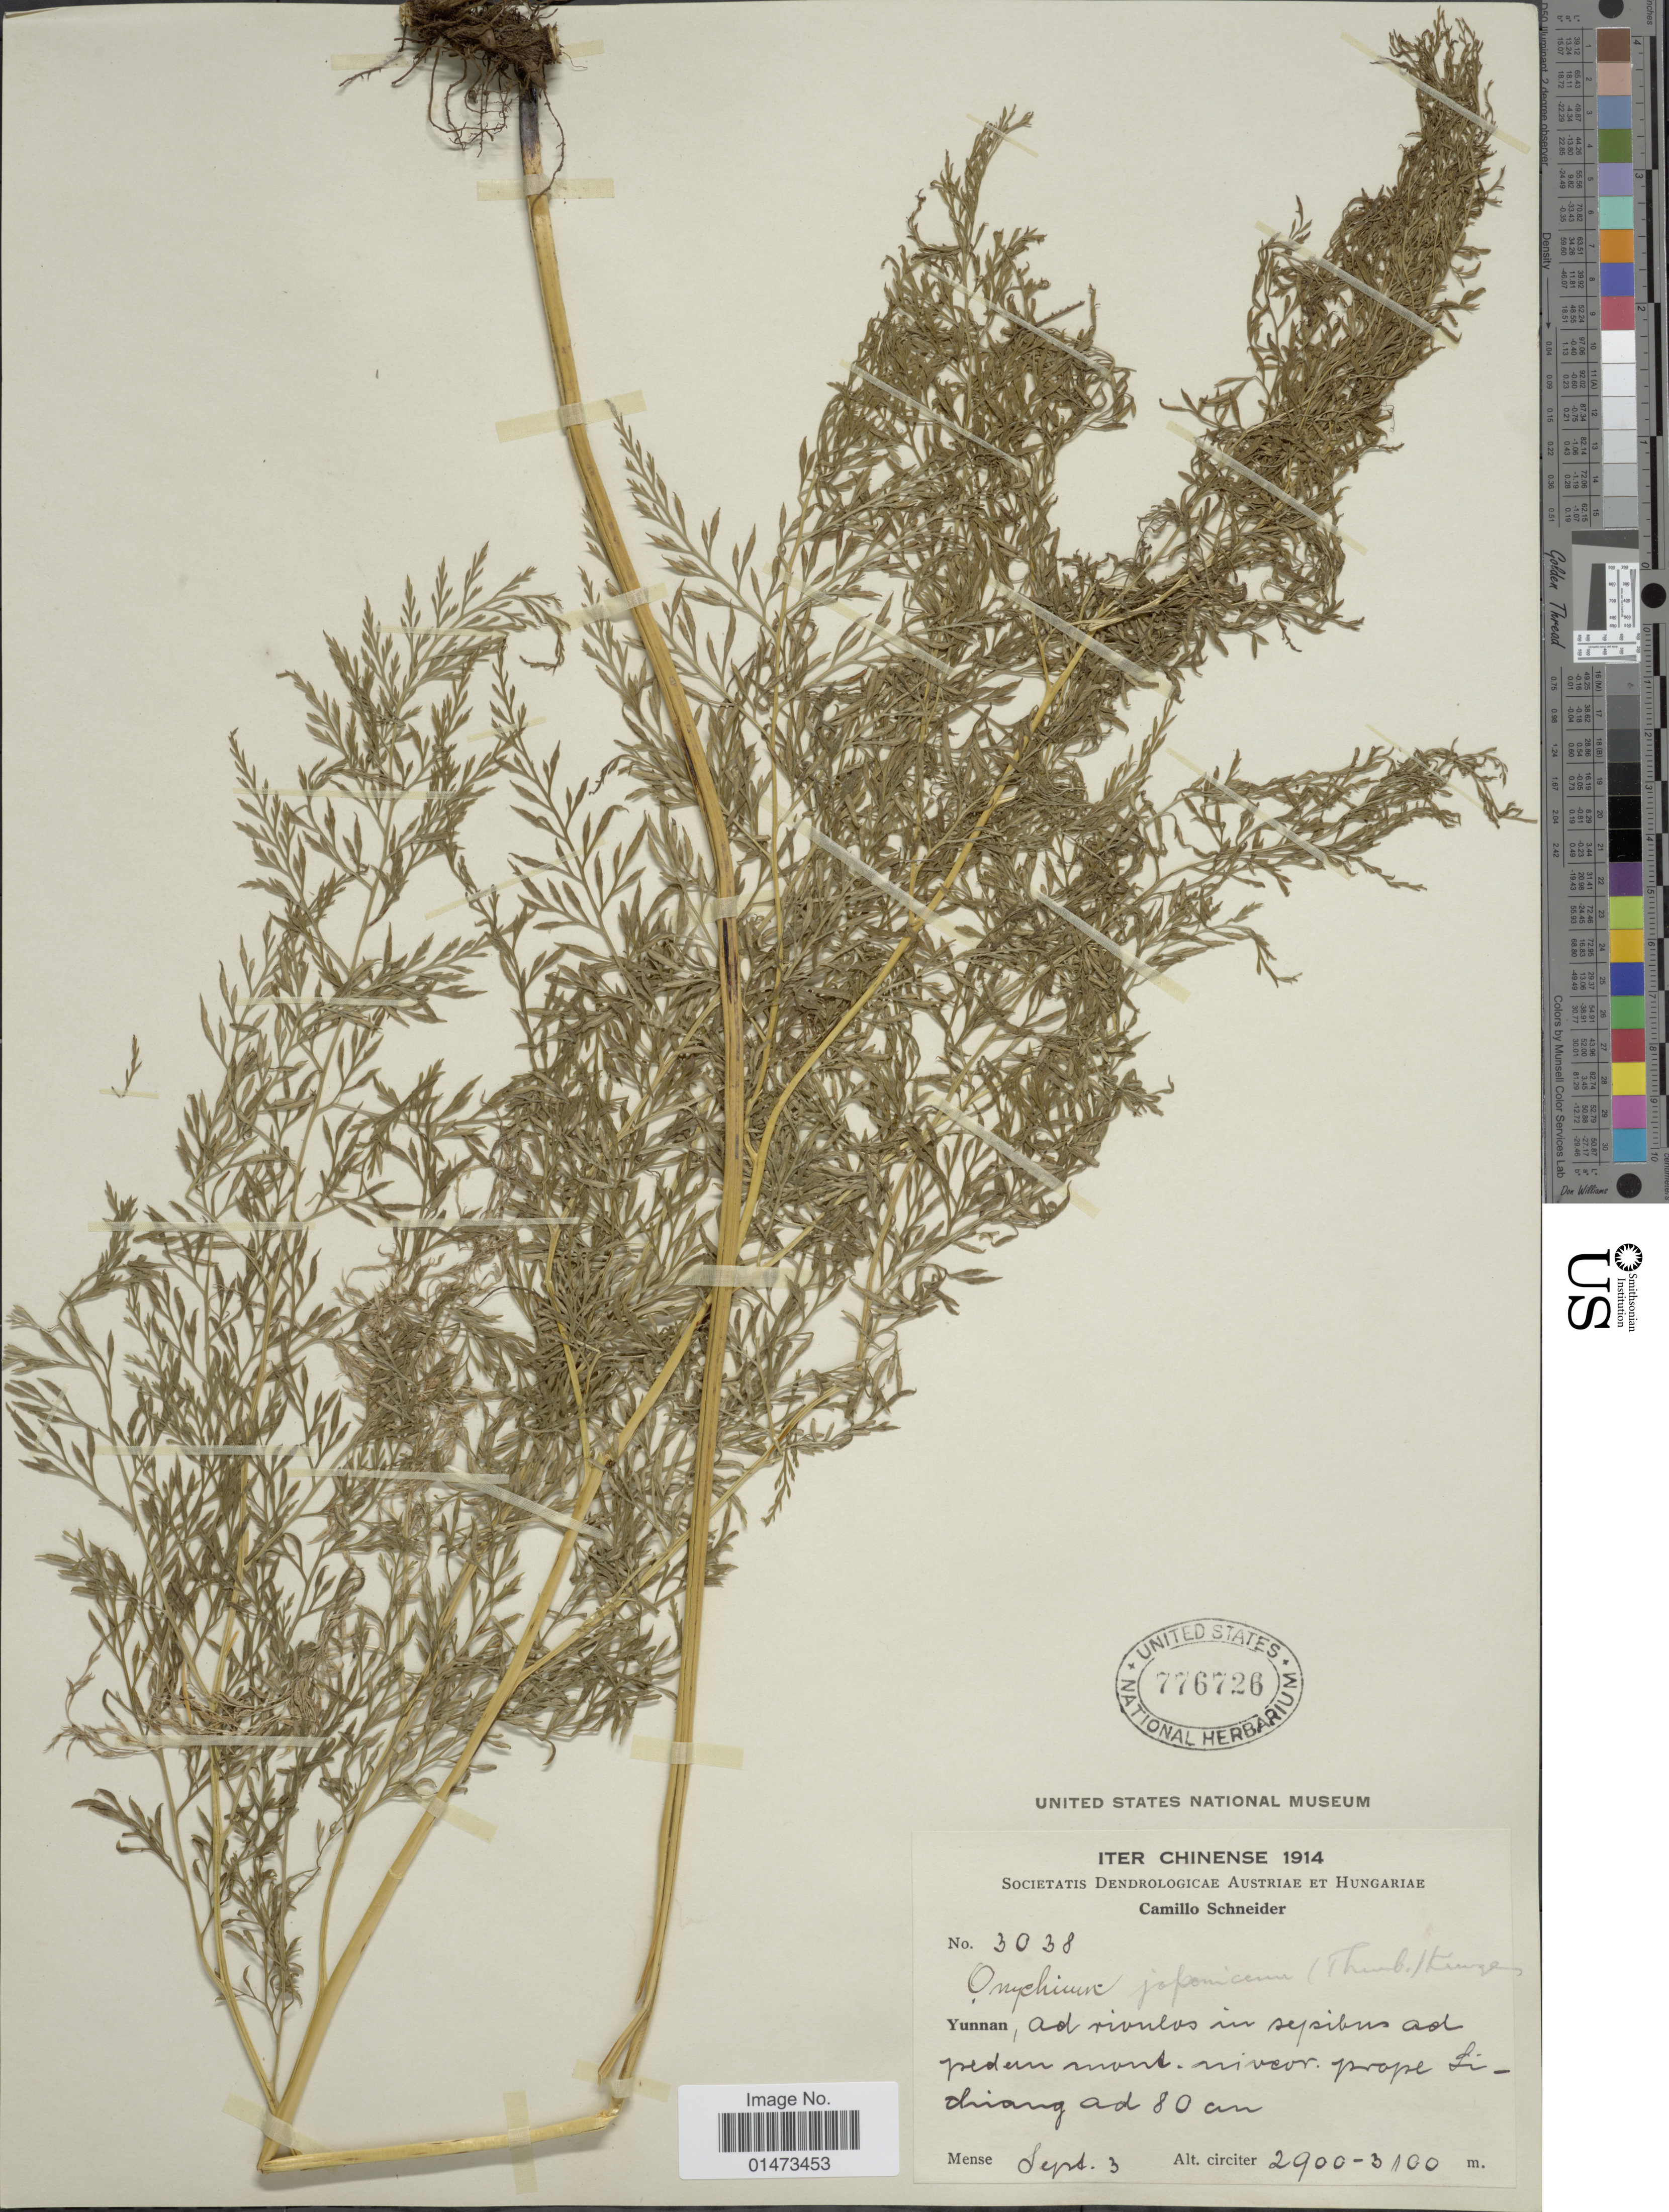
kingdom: Plantae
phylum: Tracheophyta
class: Polypodiopsida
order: Polypodiales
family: Pteridaceae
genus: Onychium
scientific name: Onychium japonicum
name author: (Thunb.) Kunze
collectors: C. K. Schneider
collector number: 3038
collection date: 1914-09-03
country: China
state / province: Yunnan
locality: Iter Chinense, prope Li-chiang. [interpreted]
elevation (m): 2900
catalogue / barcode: US 776726